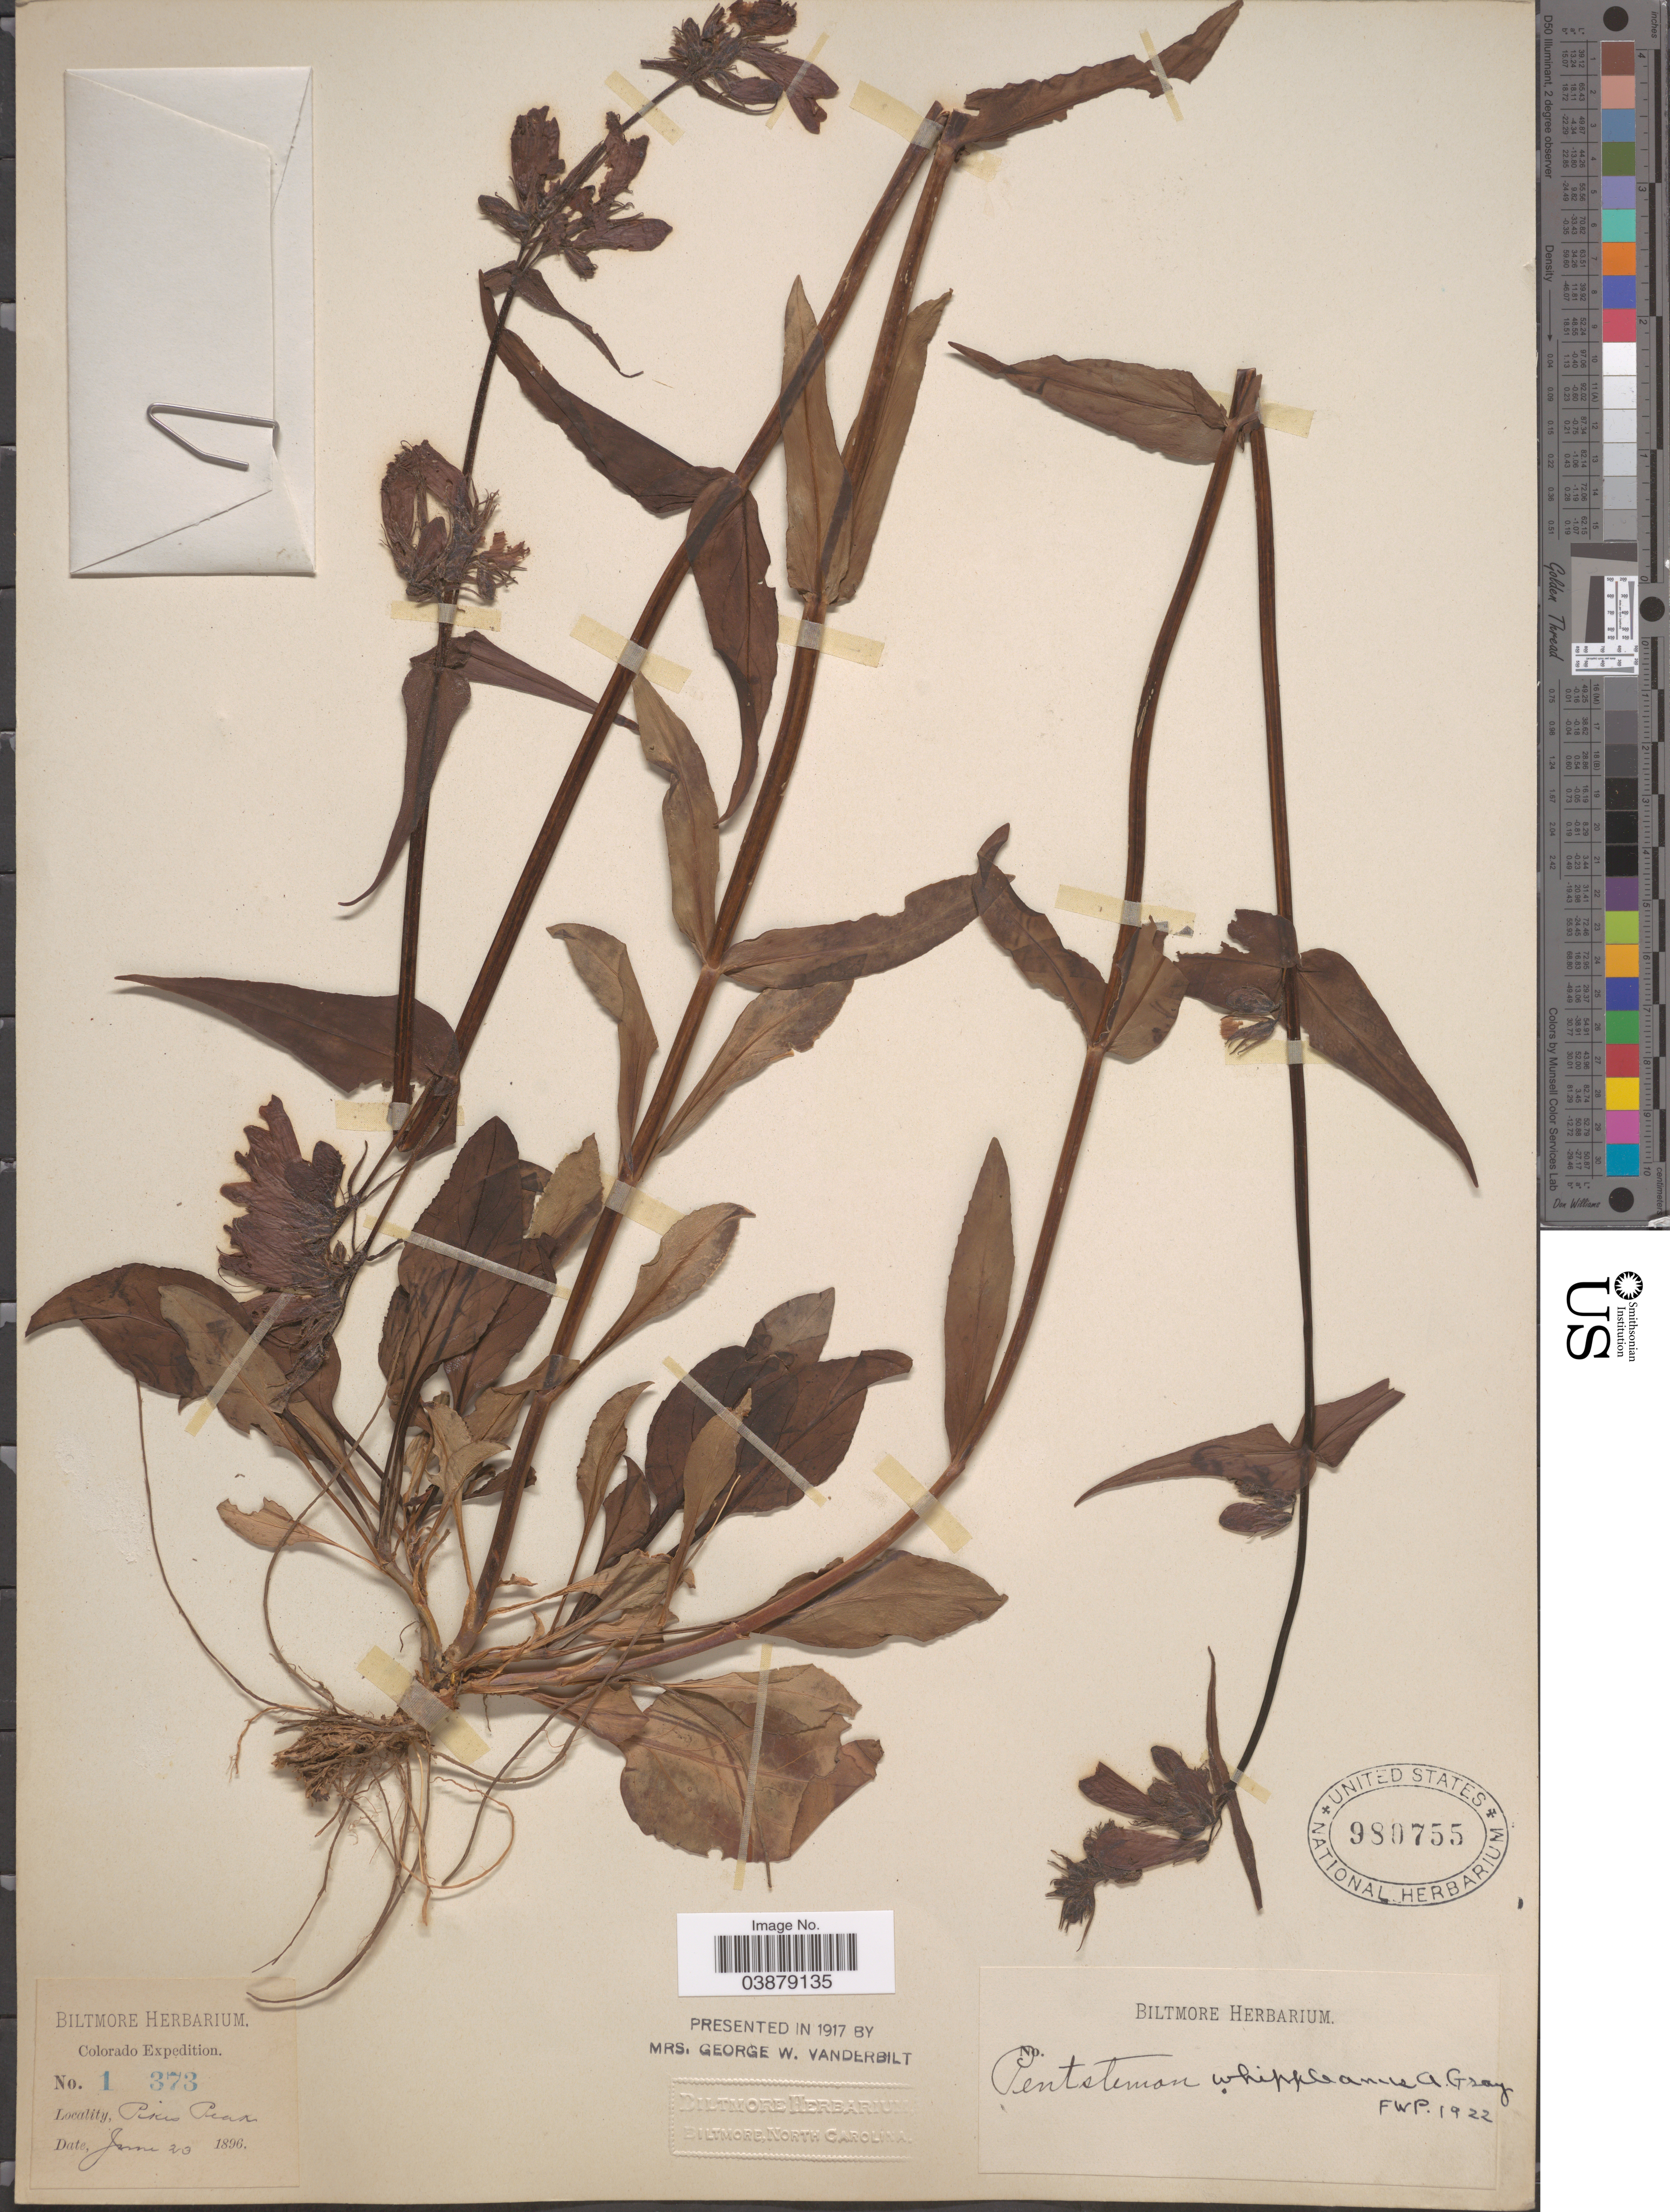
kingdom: Plantae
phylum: Tracheophyta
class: Magnoliopsida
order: Lamiales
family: Plantaginaceae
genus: Penstemon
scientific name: Penstemon whippleanus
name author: A. Gray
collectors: ex herb. Biltmore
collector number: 1373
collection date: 1896-06-23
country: United States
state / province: Colorado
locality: Pikes Peak.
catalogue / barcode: US 980755